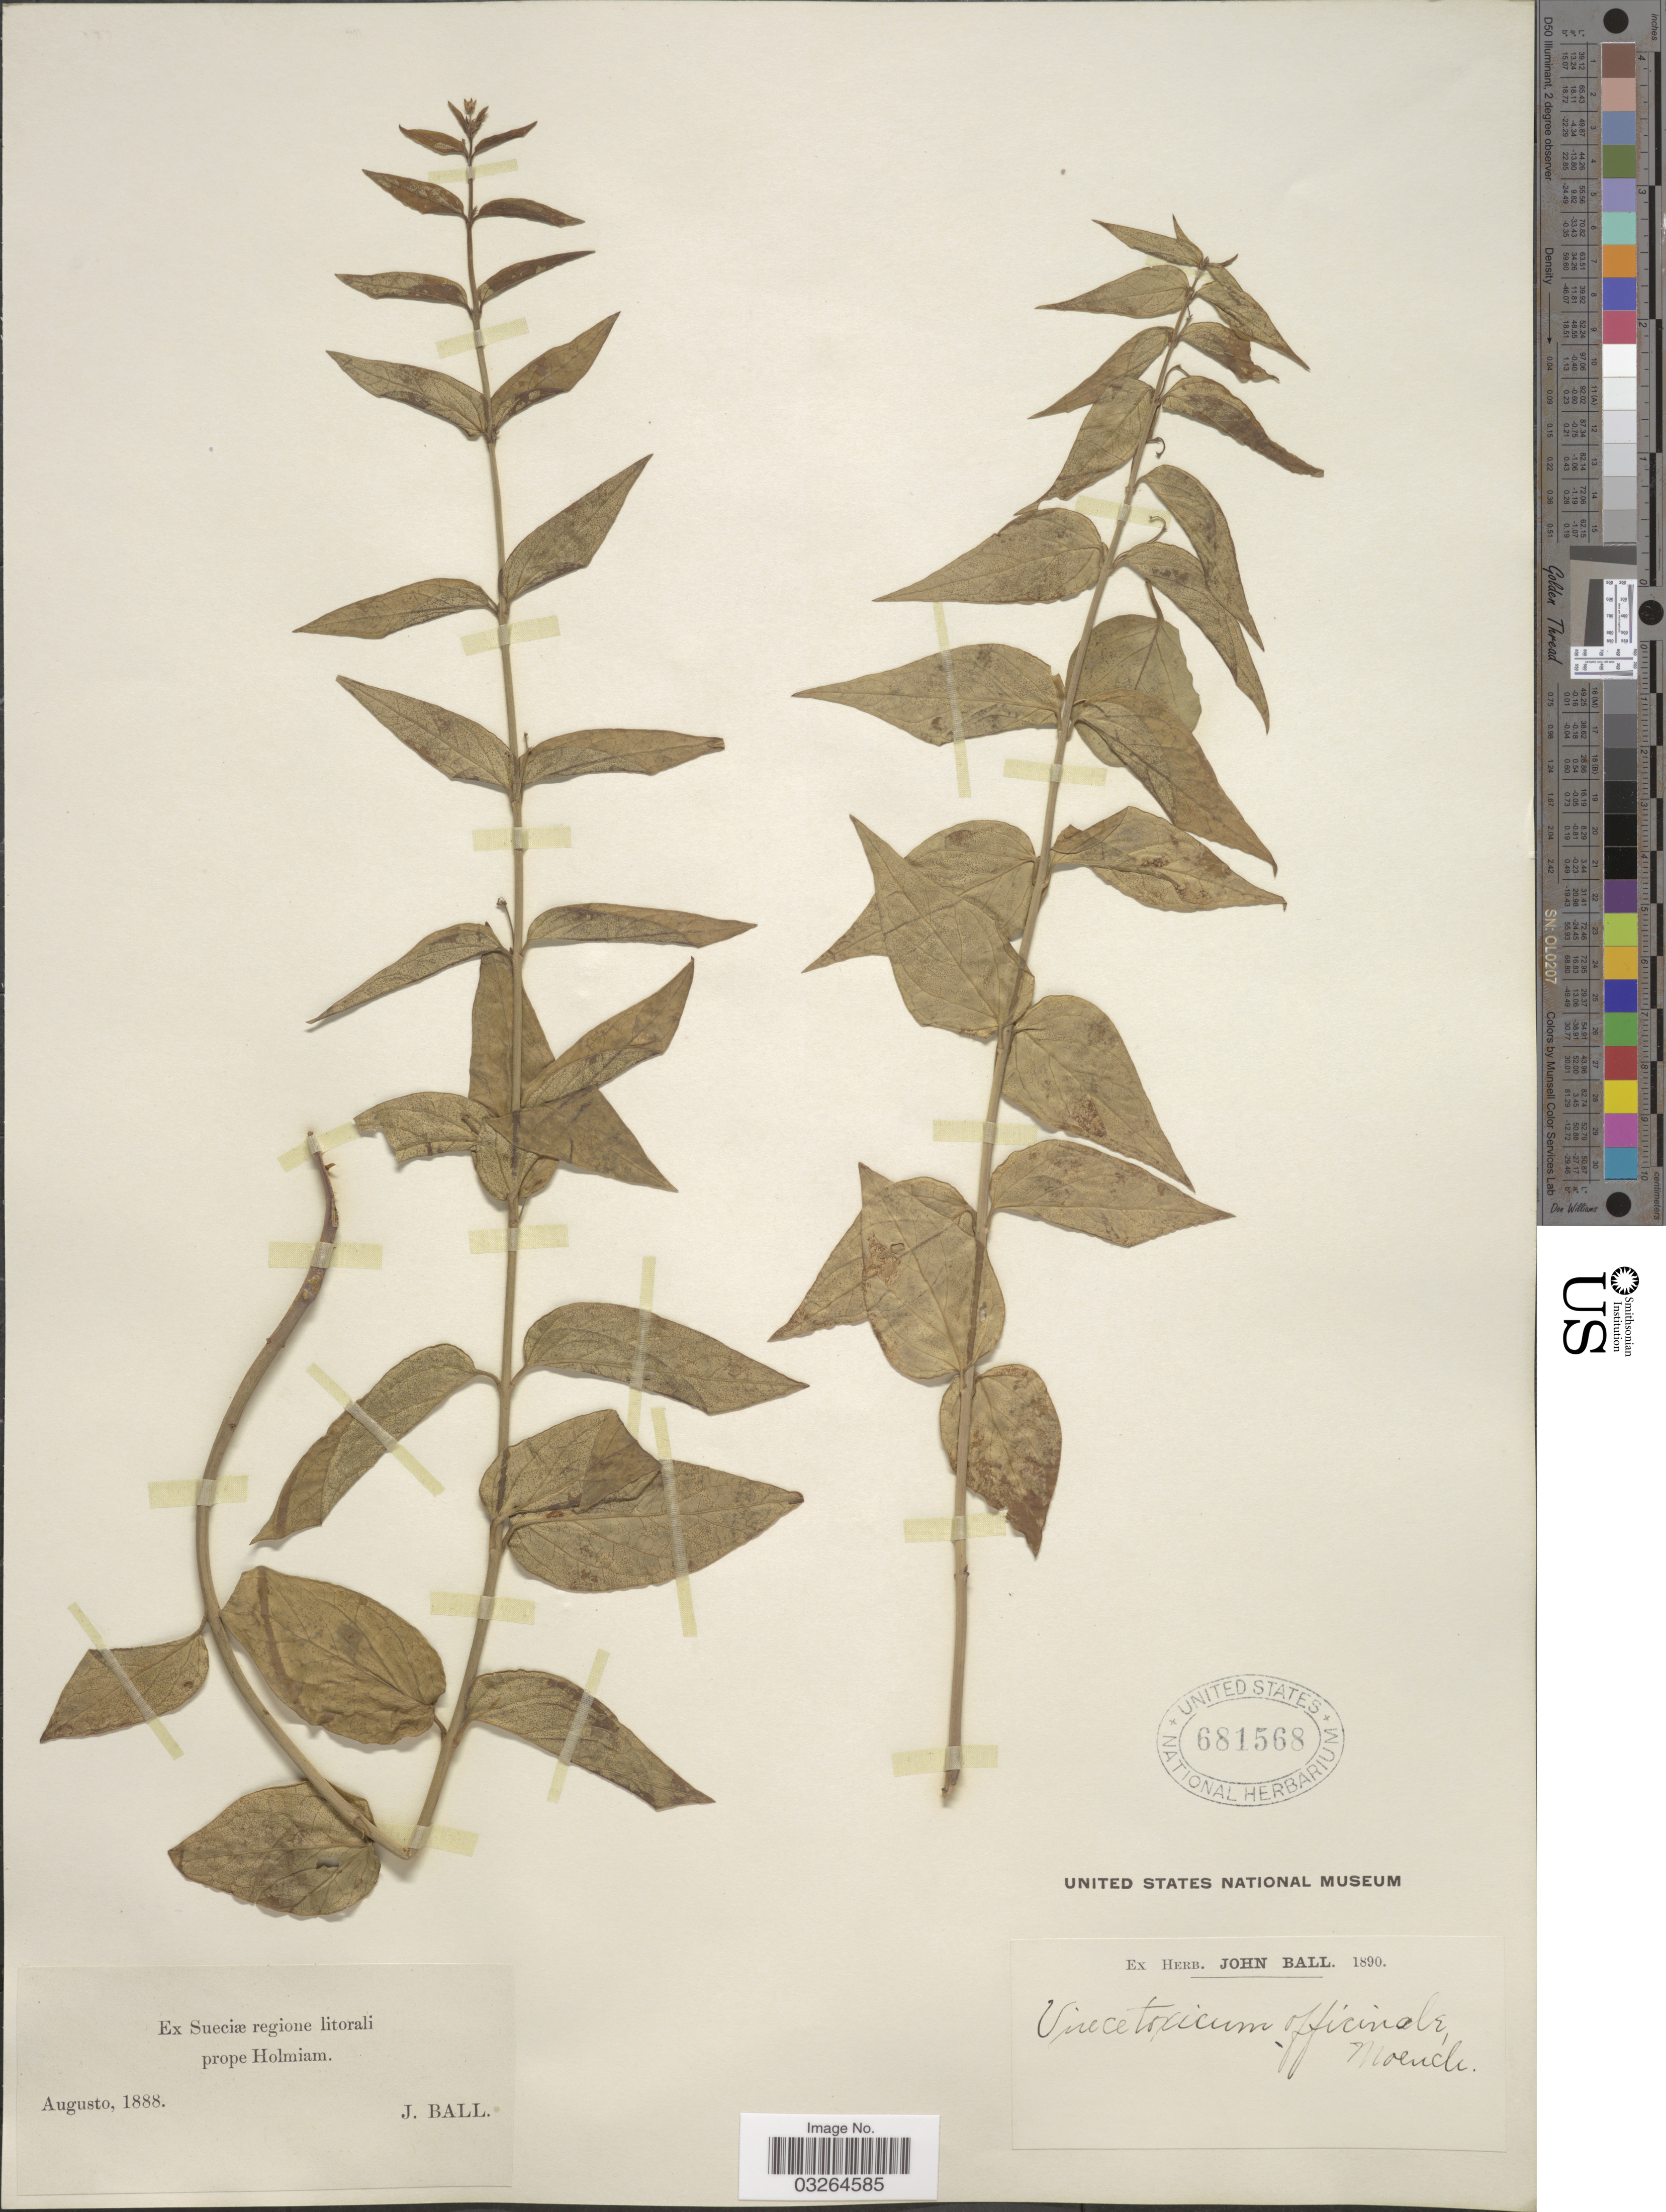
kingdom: Plantae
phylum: Tracheophyta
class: Magnoliopsida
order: Gentianales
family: Apocynaceae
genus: Cynanchum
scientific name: Cynanchum vincetoxicum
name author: Pers.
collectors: J. Ball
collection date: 1888-08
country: Sweden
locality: Ex Sueciæ regione litorali prope Holmiam.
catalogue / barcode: US 681568